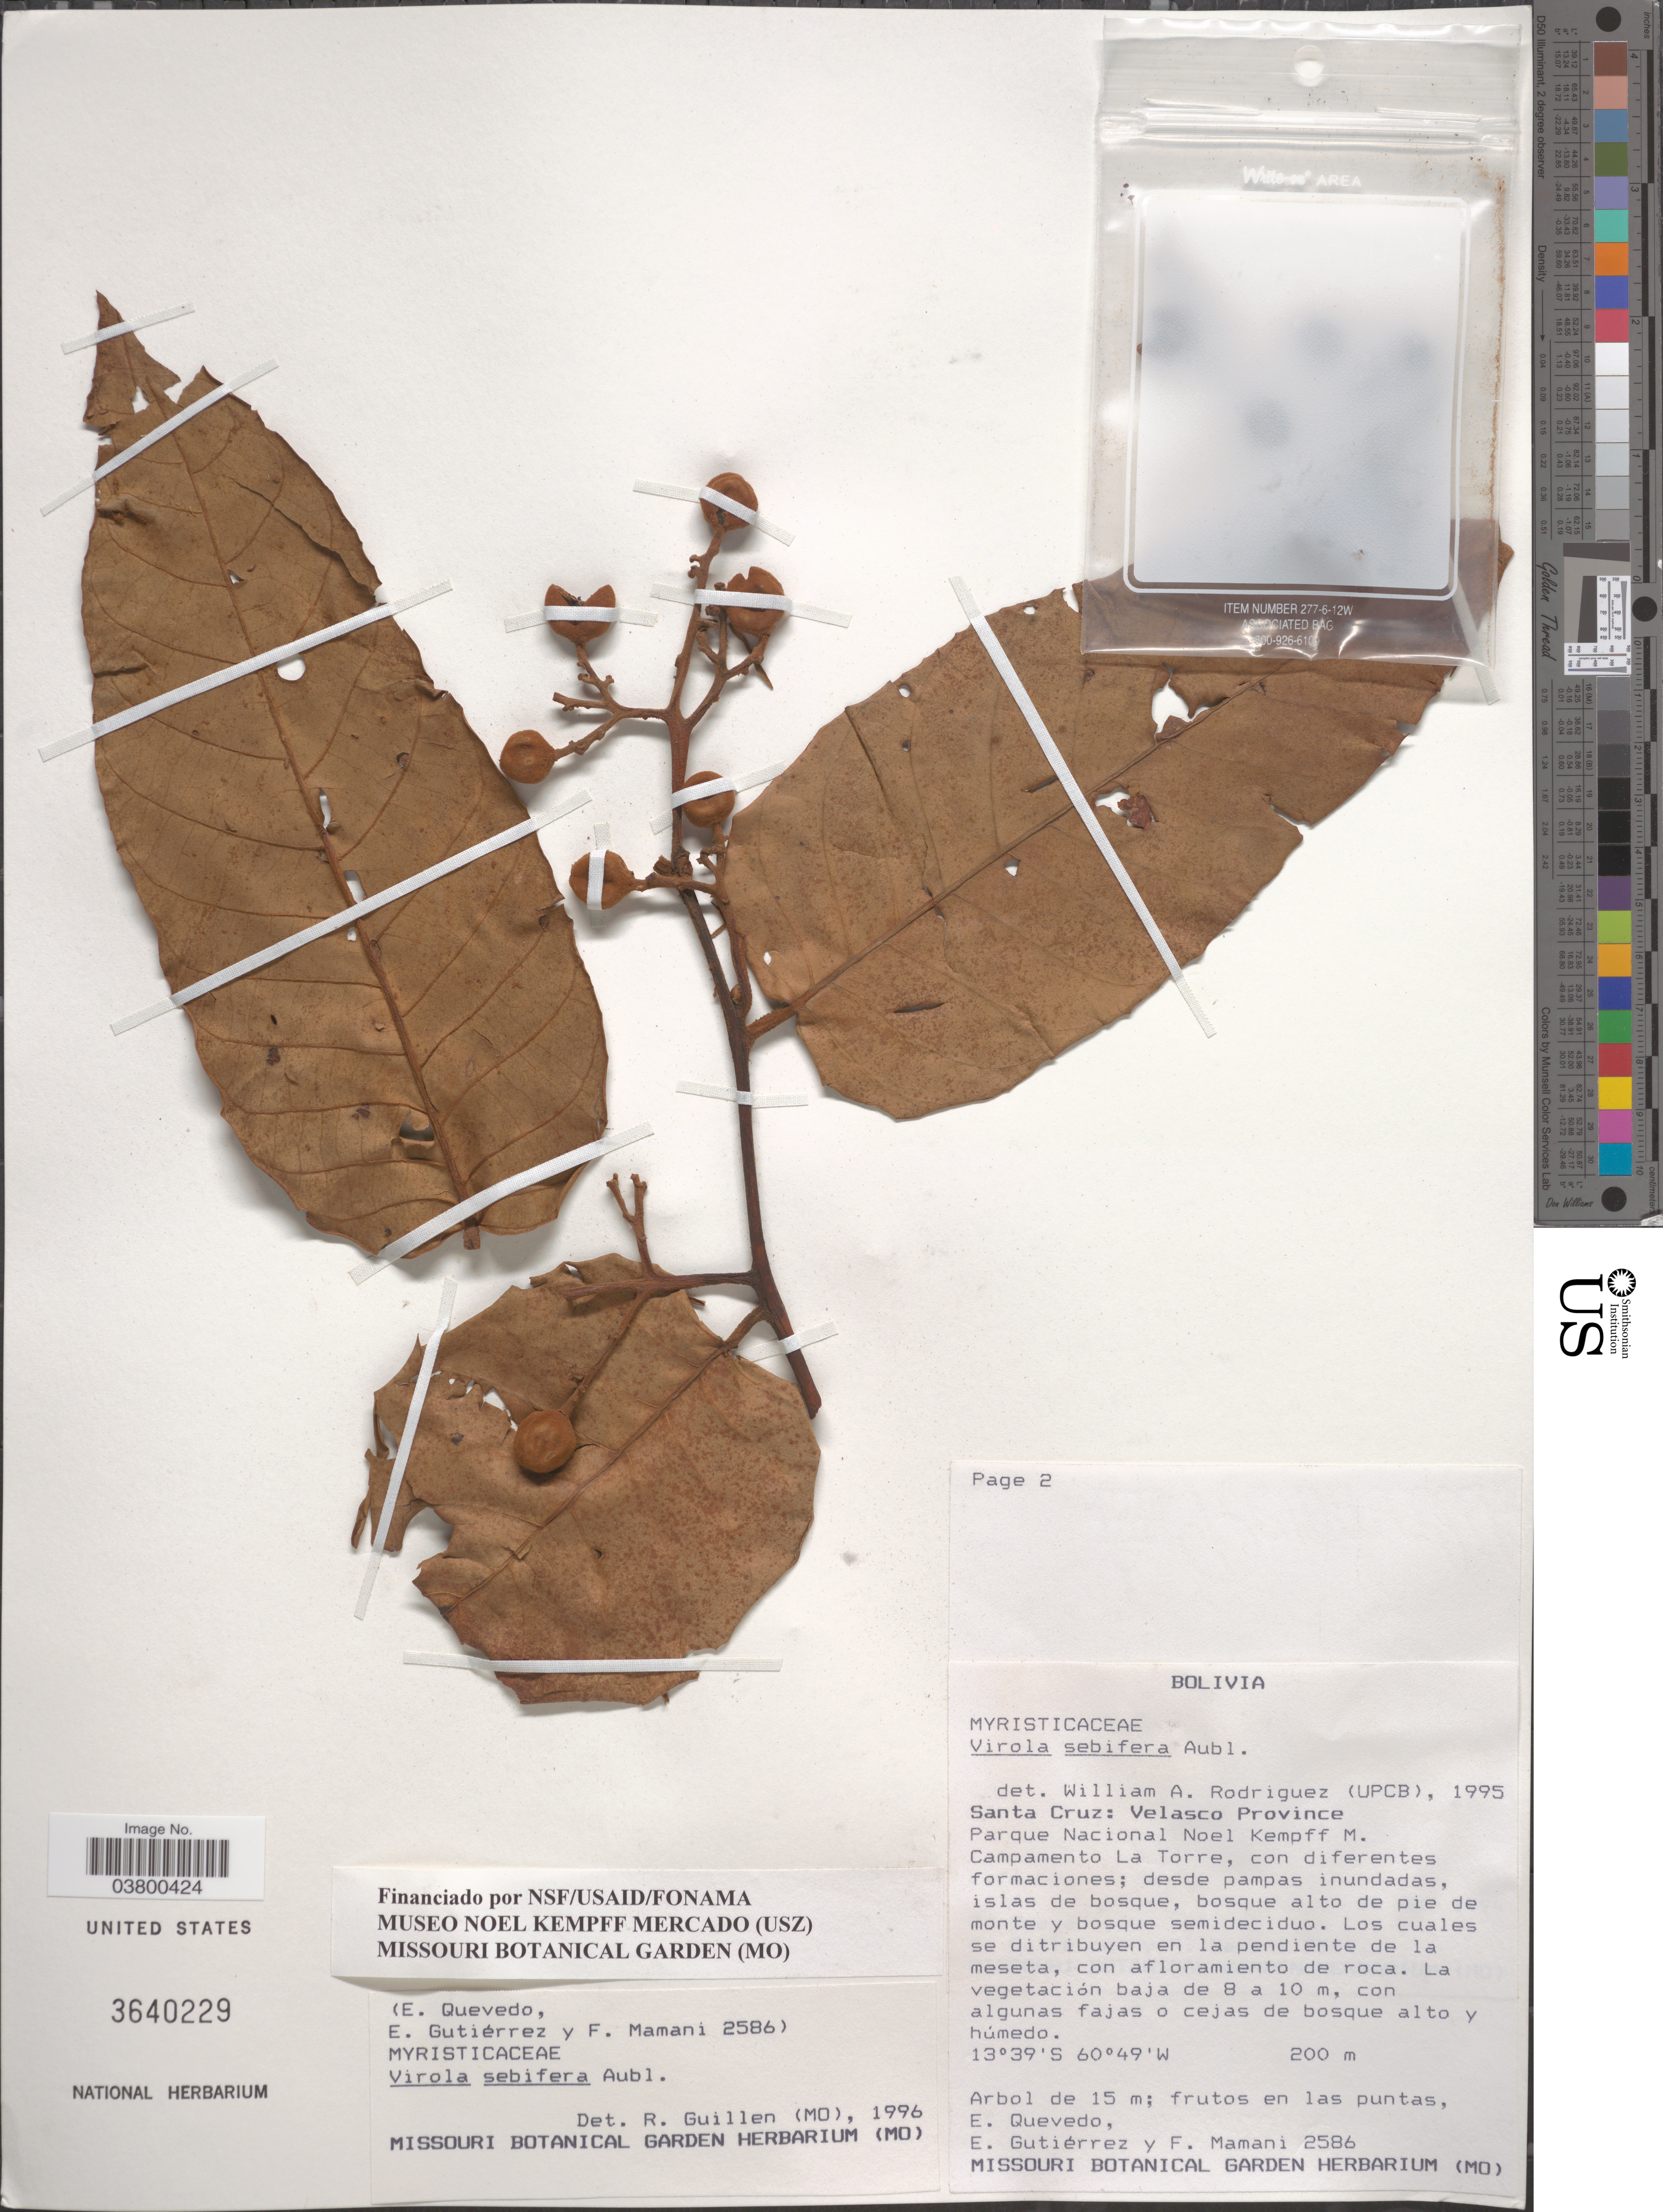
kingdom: Plantae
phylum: Tracheophyta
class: Magnoliopsida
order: Magnoliales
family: Myristicaceae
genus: Virola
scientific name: Virola sebifera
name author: Aubl.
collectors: E. Quevedo, E. Gutiérrez & F. Mamani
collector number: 2586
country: Bolivia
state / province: Santa Cruz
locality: Velasco Province. Parque Nacional Noel Kempff M. Campamento La Torre.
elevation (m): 200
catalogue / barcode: US 3640229